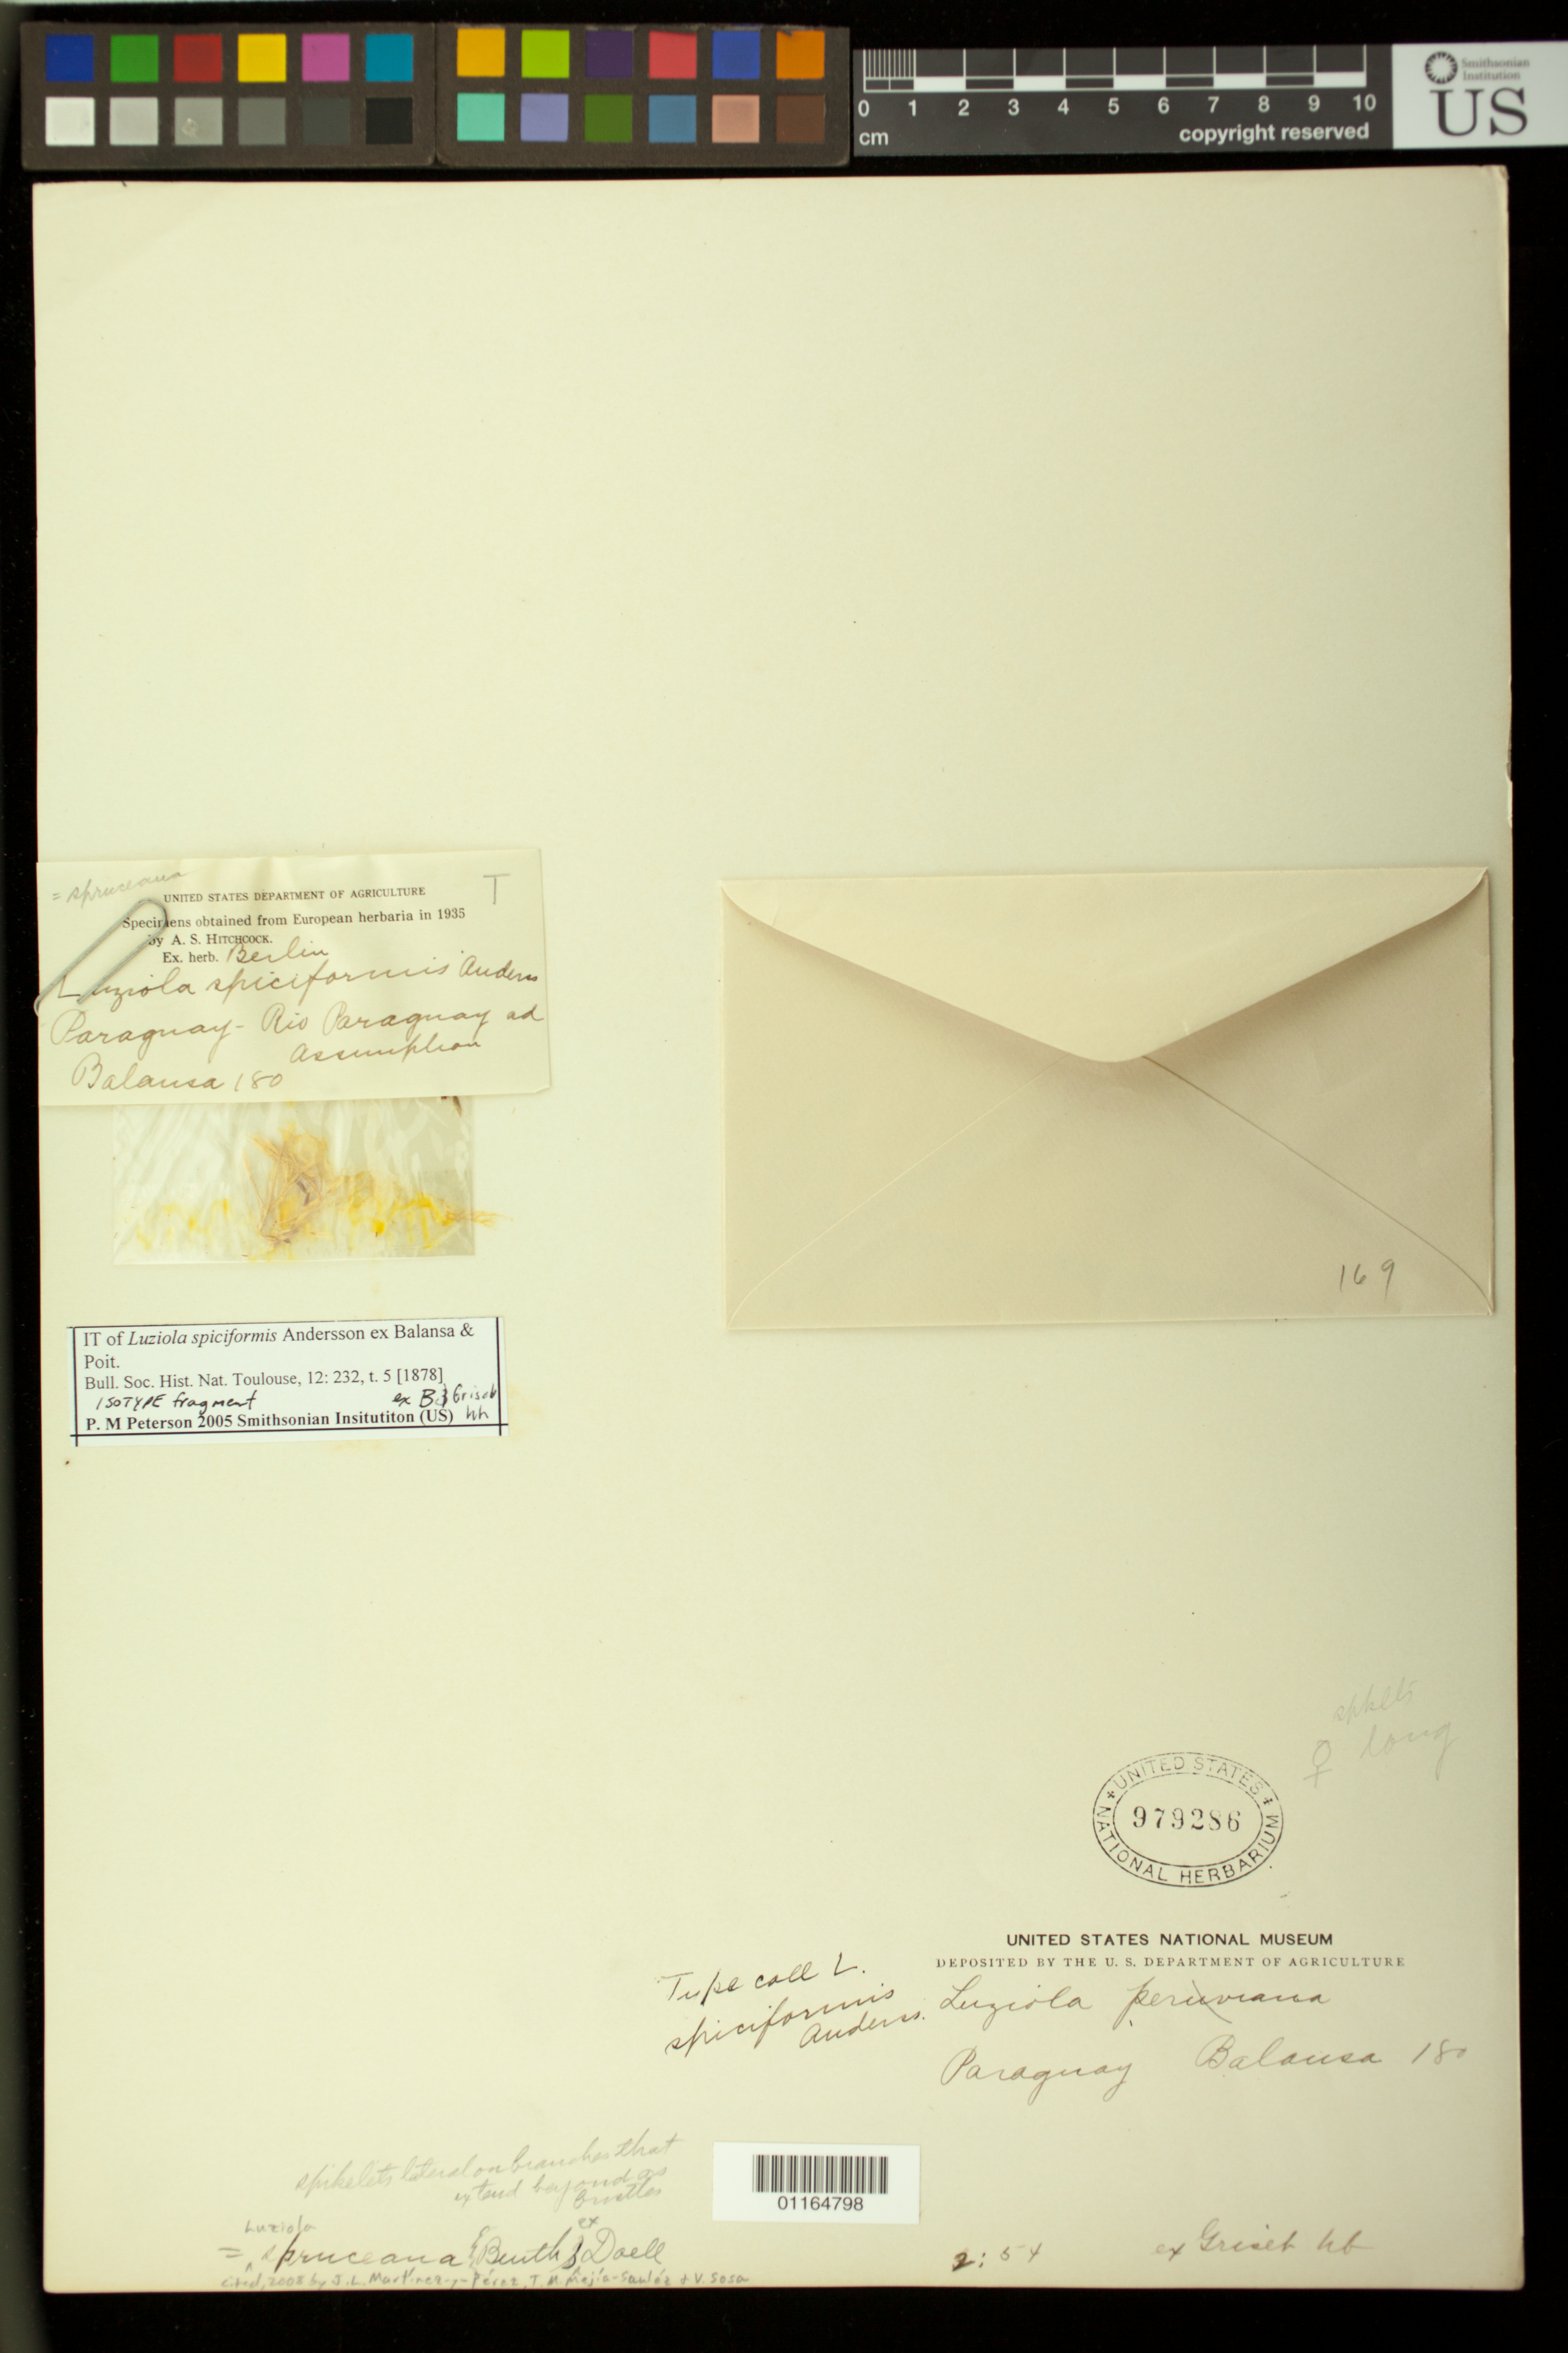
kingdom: Plantae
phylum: Tracheophyta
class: Liliopsida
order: Poales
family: Poaceae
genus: Luziola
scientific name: Luziola spiciformis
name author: Andersson ex Balansa & Poit.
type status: Isosyntype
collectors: B. Balansa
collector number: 180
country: Paraguay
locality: Rio Paraguay ad Assumption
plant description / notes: Fragmentary material of type specimen ex herb. Berlin, ex herb. Griseb. Protologue also cites a Weddell collection.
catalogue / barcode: US 979286